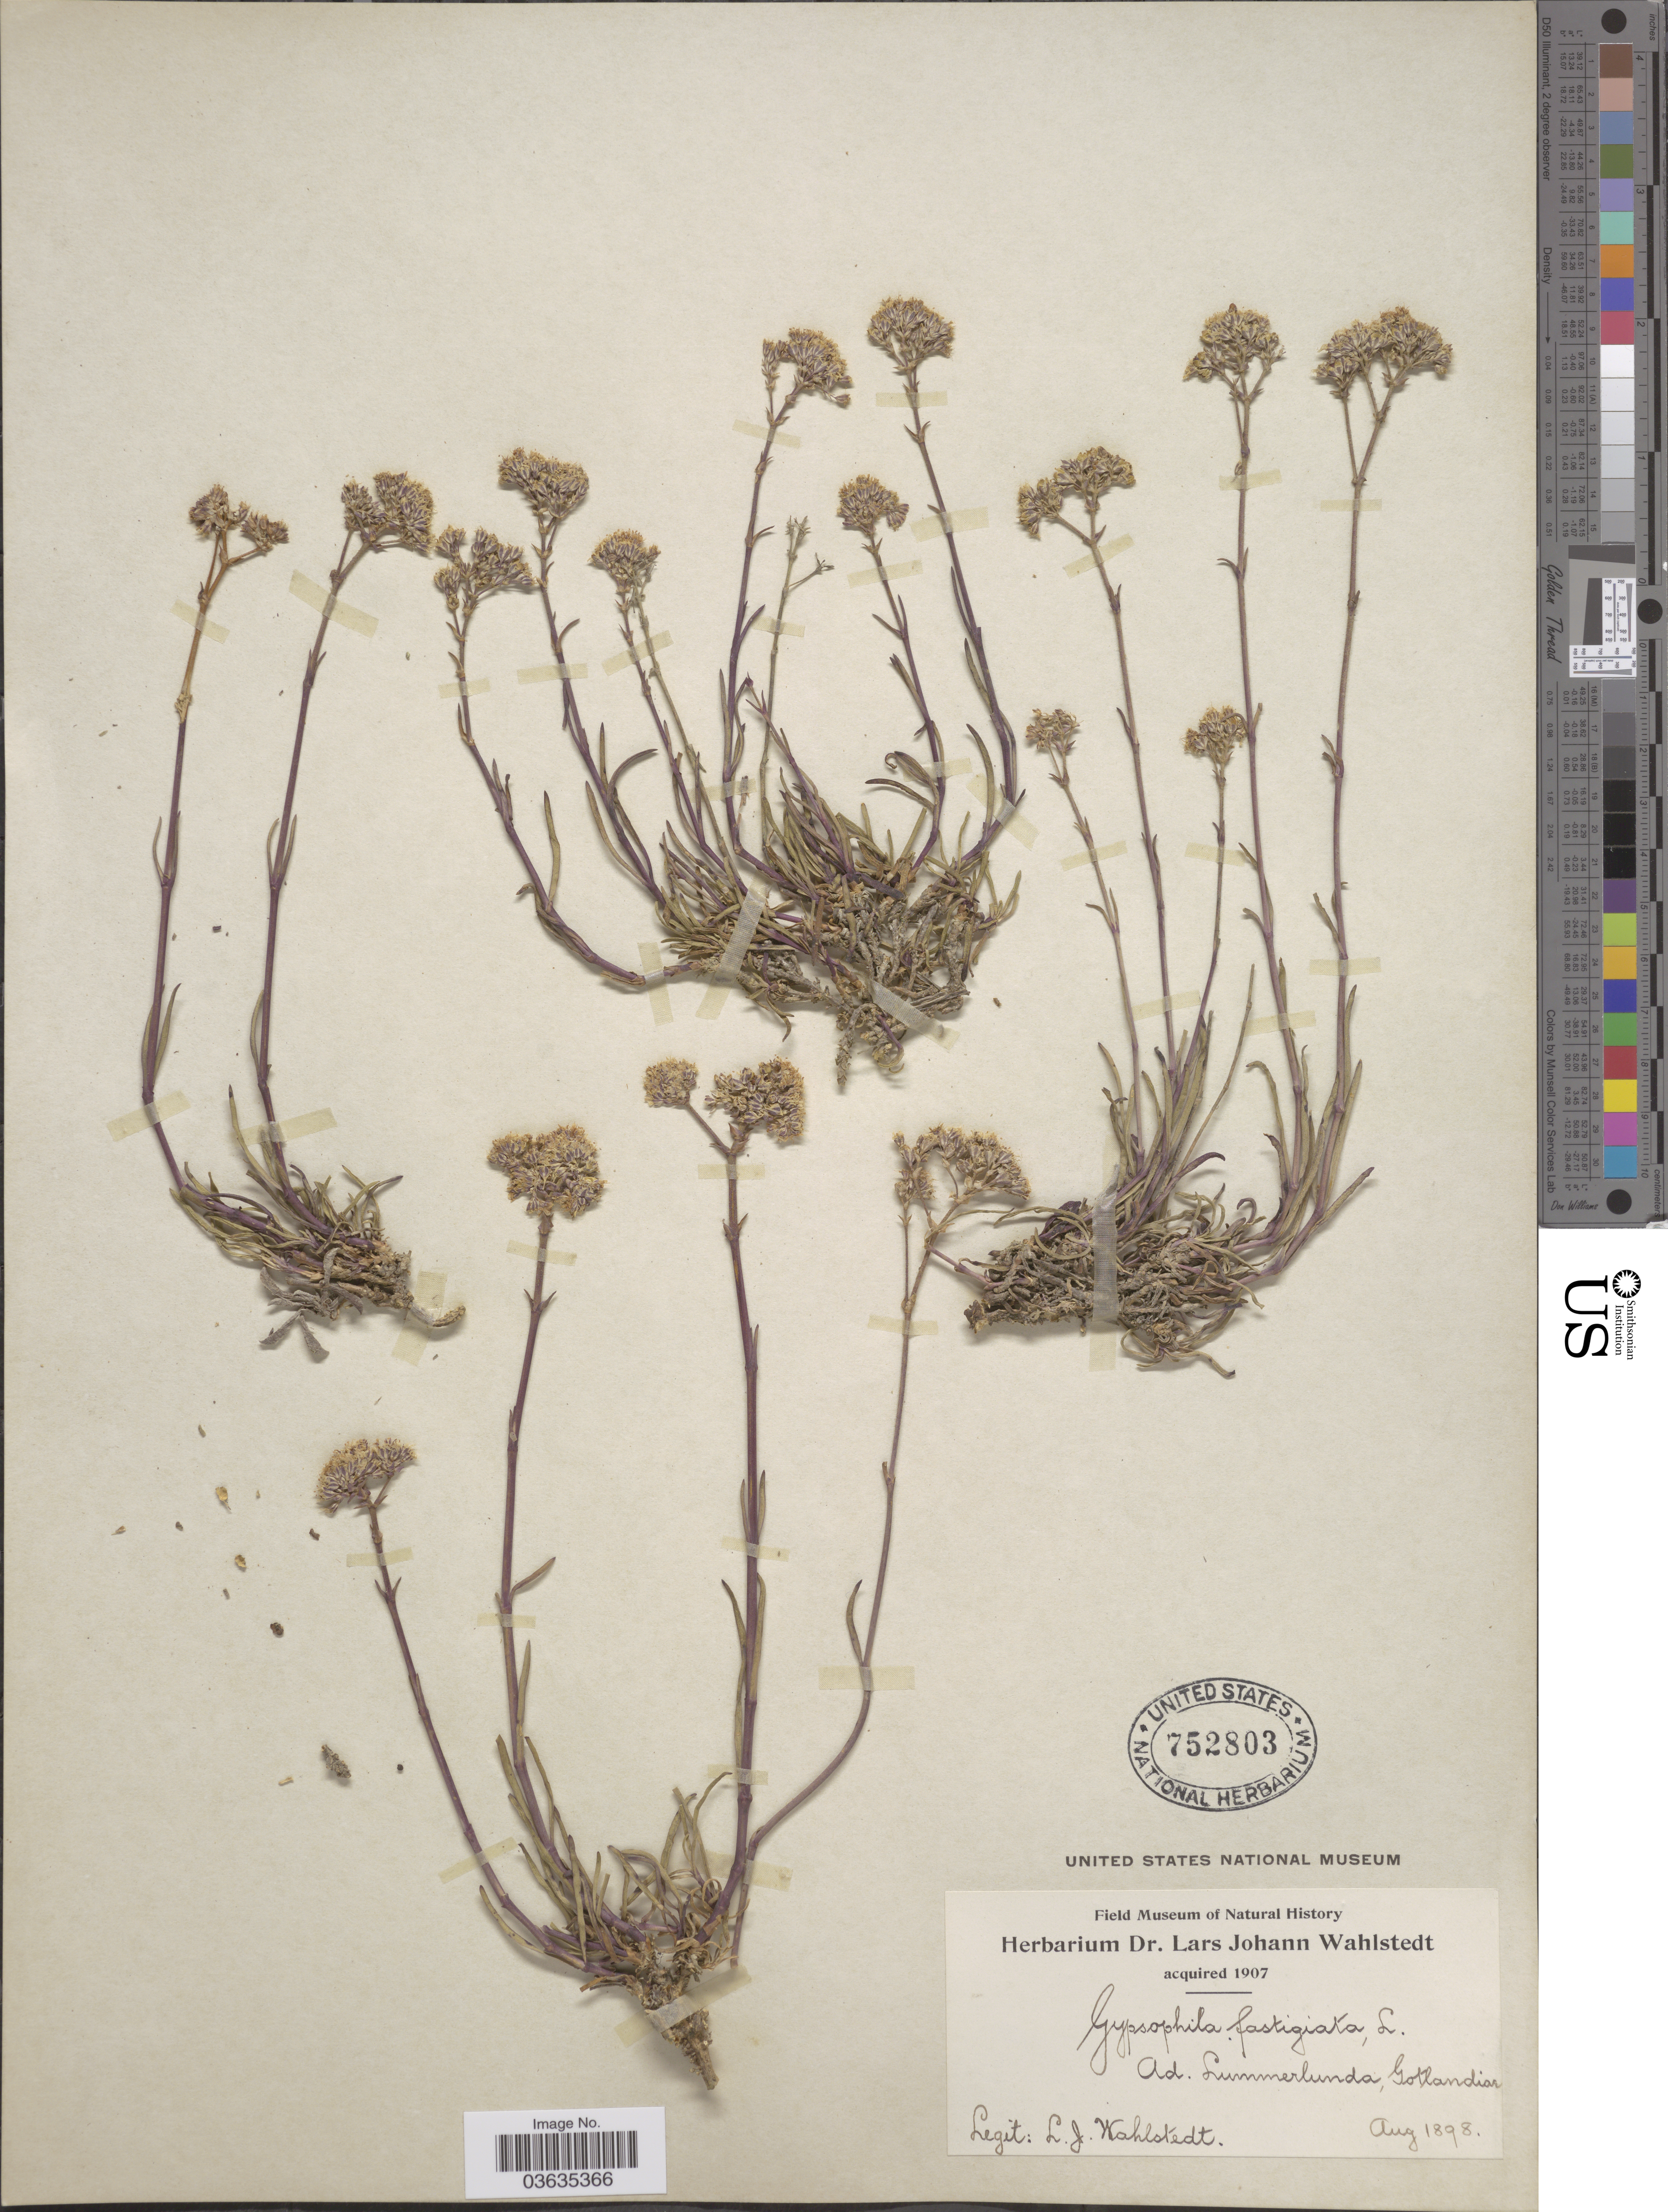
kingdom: Plantae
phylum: Tracheophyta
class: Magnoliopsida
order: Caryophyllales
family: Caryophyllaceae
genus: Gypsophila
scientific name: Gypsophila fastigiata var. fastigiata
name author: L.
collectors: L. J. Wahlstedt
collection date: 1898-08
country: Sweden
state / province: Gotland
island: Gotland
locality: Ad. Lummerlunda, Gotlandiar.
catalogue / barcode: US 752803